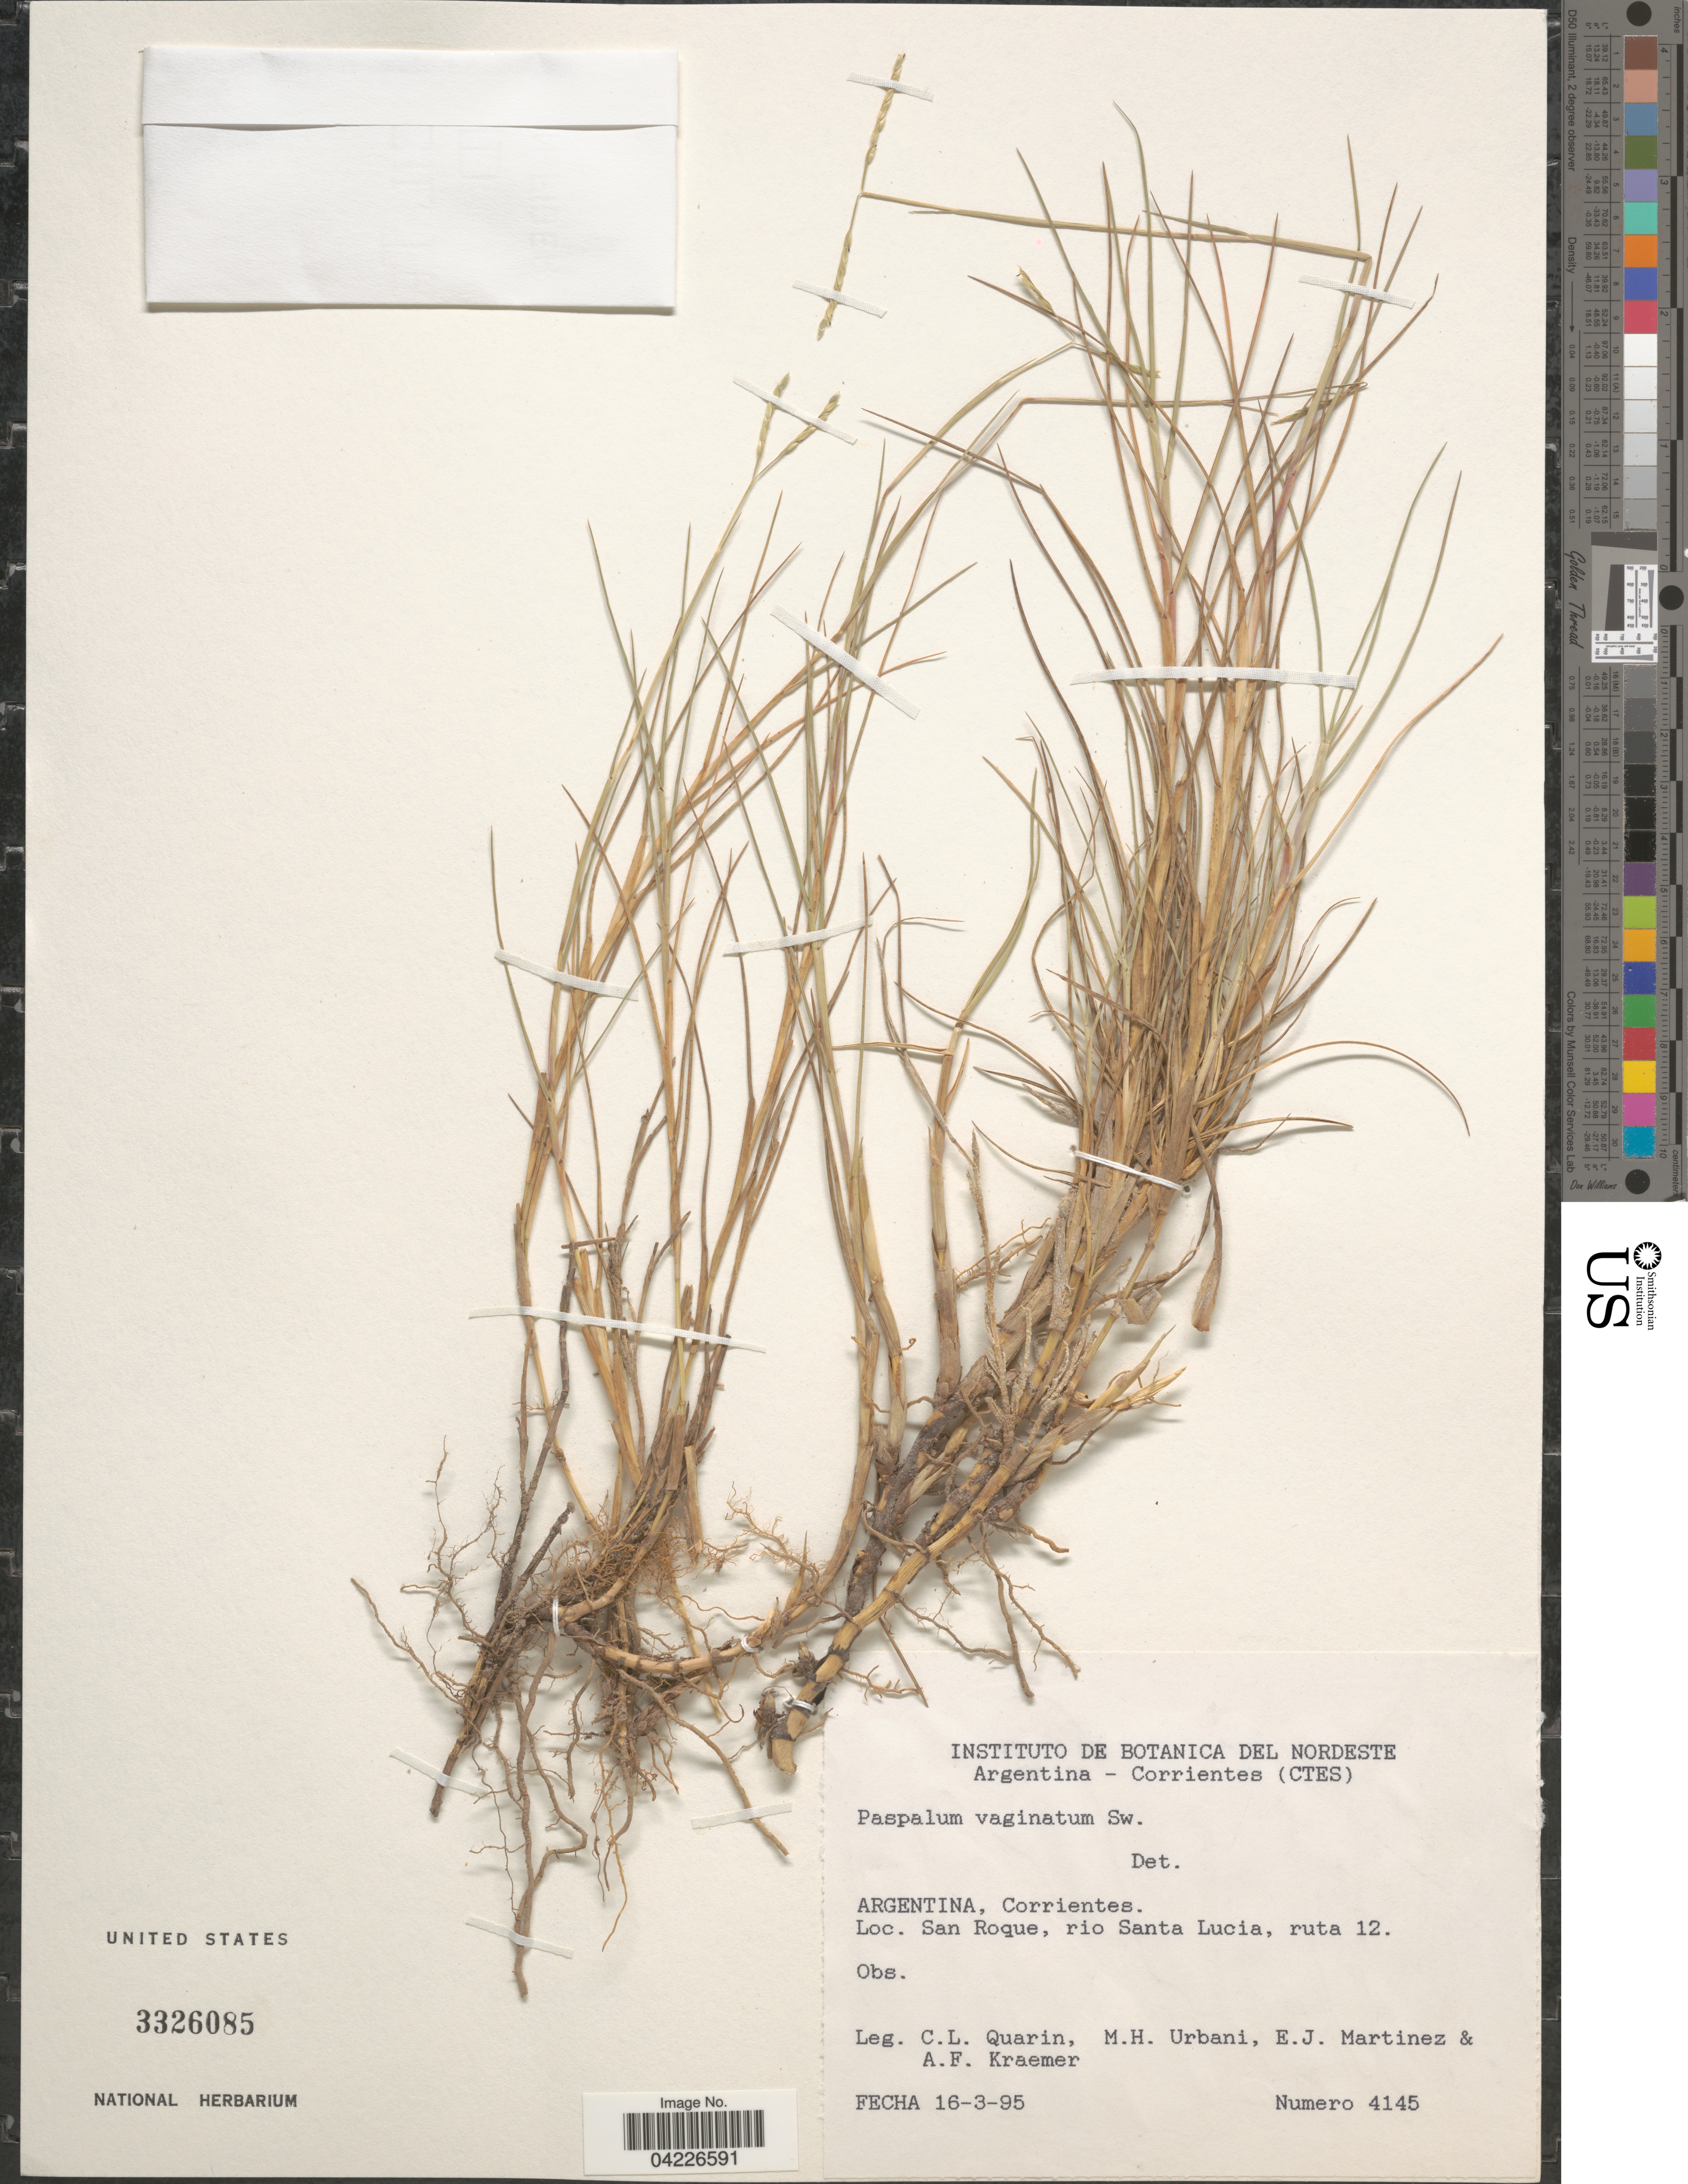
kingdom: Plantae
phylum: Tracheophyta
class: Liliopsida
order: Poales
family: Poaceae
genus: Paspalum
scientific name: Paspalum vaginatum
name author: Sw.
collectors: C. Quarín, M. Urbani, E. Martínez & A. Kraemer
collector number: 4145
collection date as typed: Transcribed d/m/y: 16/3/95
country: Argentina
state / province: Corrientes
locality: Corrientes. San Roque, rio Santa Lucia, ruta 12.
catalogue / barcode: US 3326085